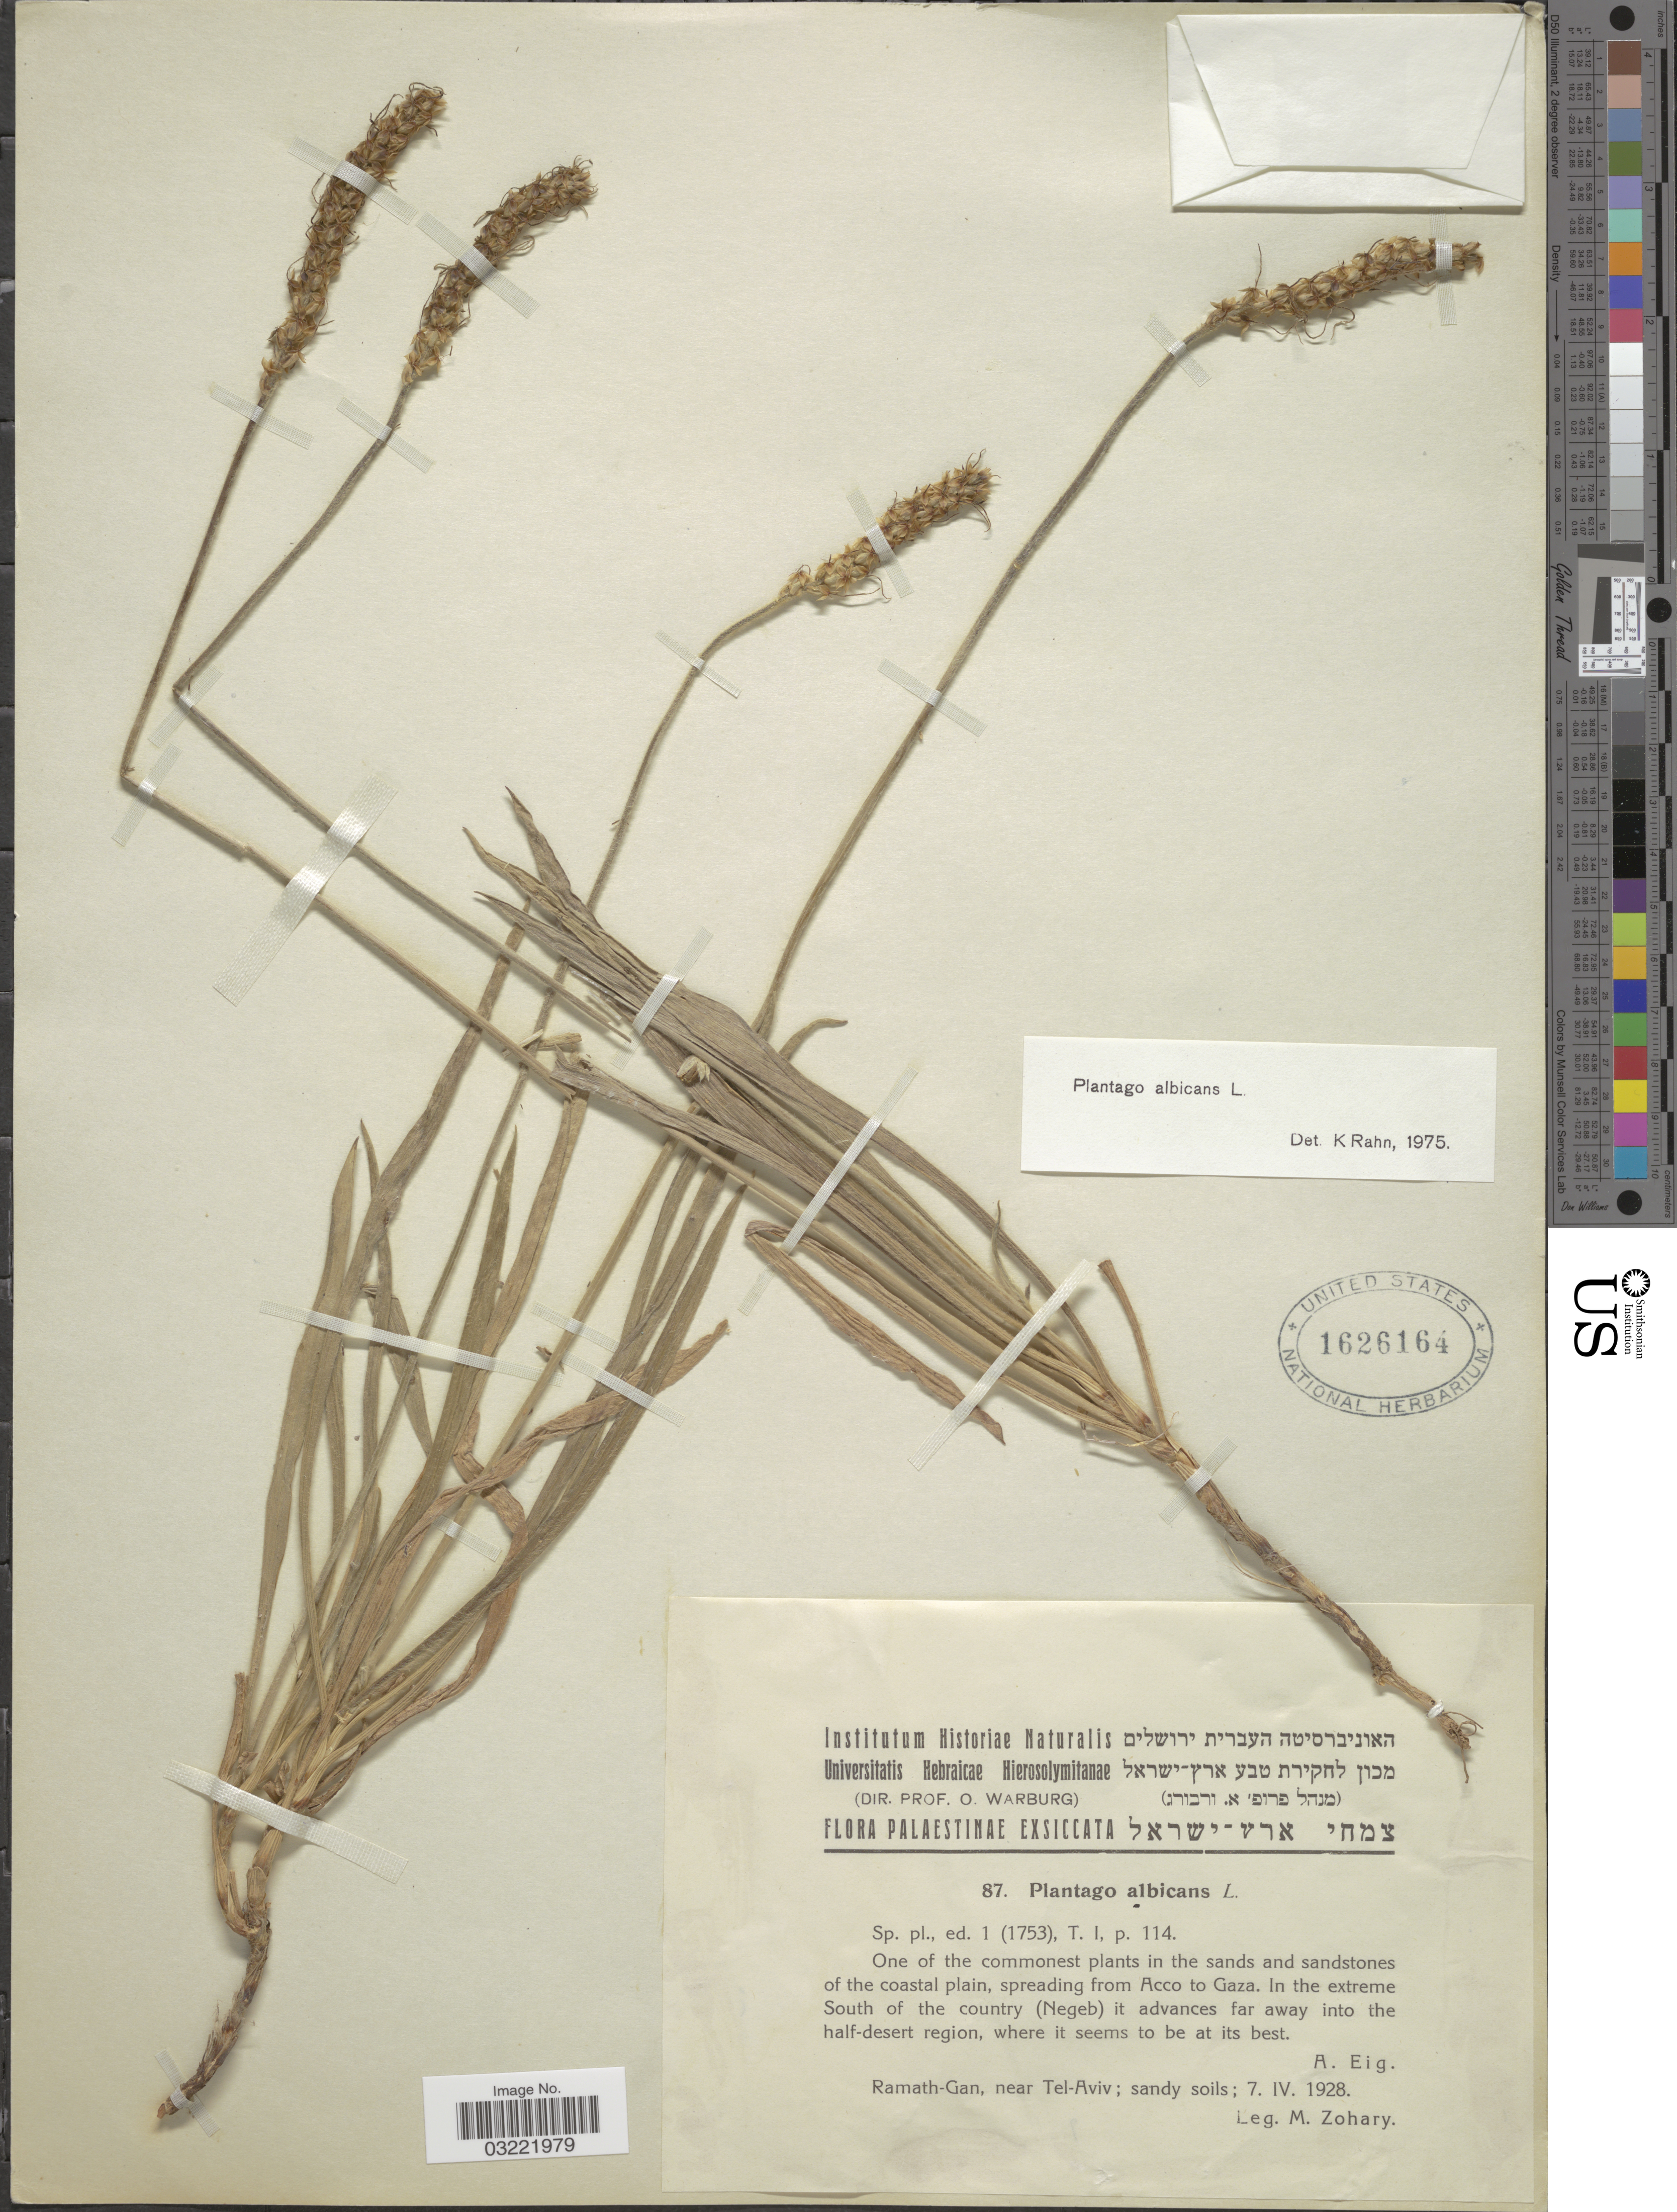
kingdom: Plantae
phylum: Tracheophyta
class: Magnoliopsida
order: Lamiales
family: Plantaginaceae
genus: Plantago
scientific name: Plantago albicans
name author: L.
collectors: M. Zohary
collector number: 87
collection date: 1928-04-07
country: Israel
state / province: Tel Aviv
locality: Palaestinae. Ramath-Gan, near Tel-Aviv.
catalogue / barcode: US 1626164